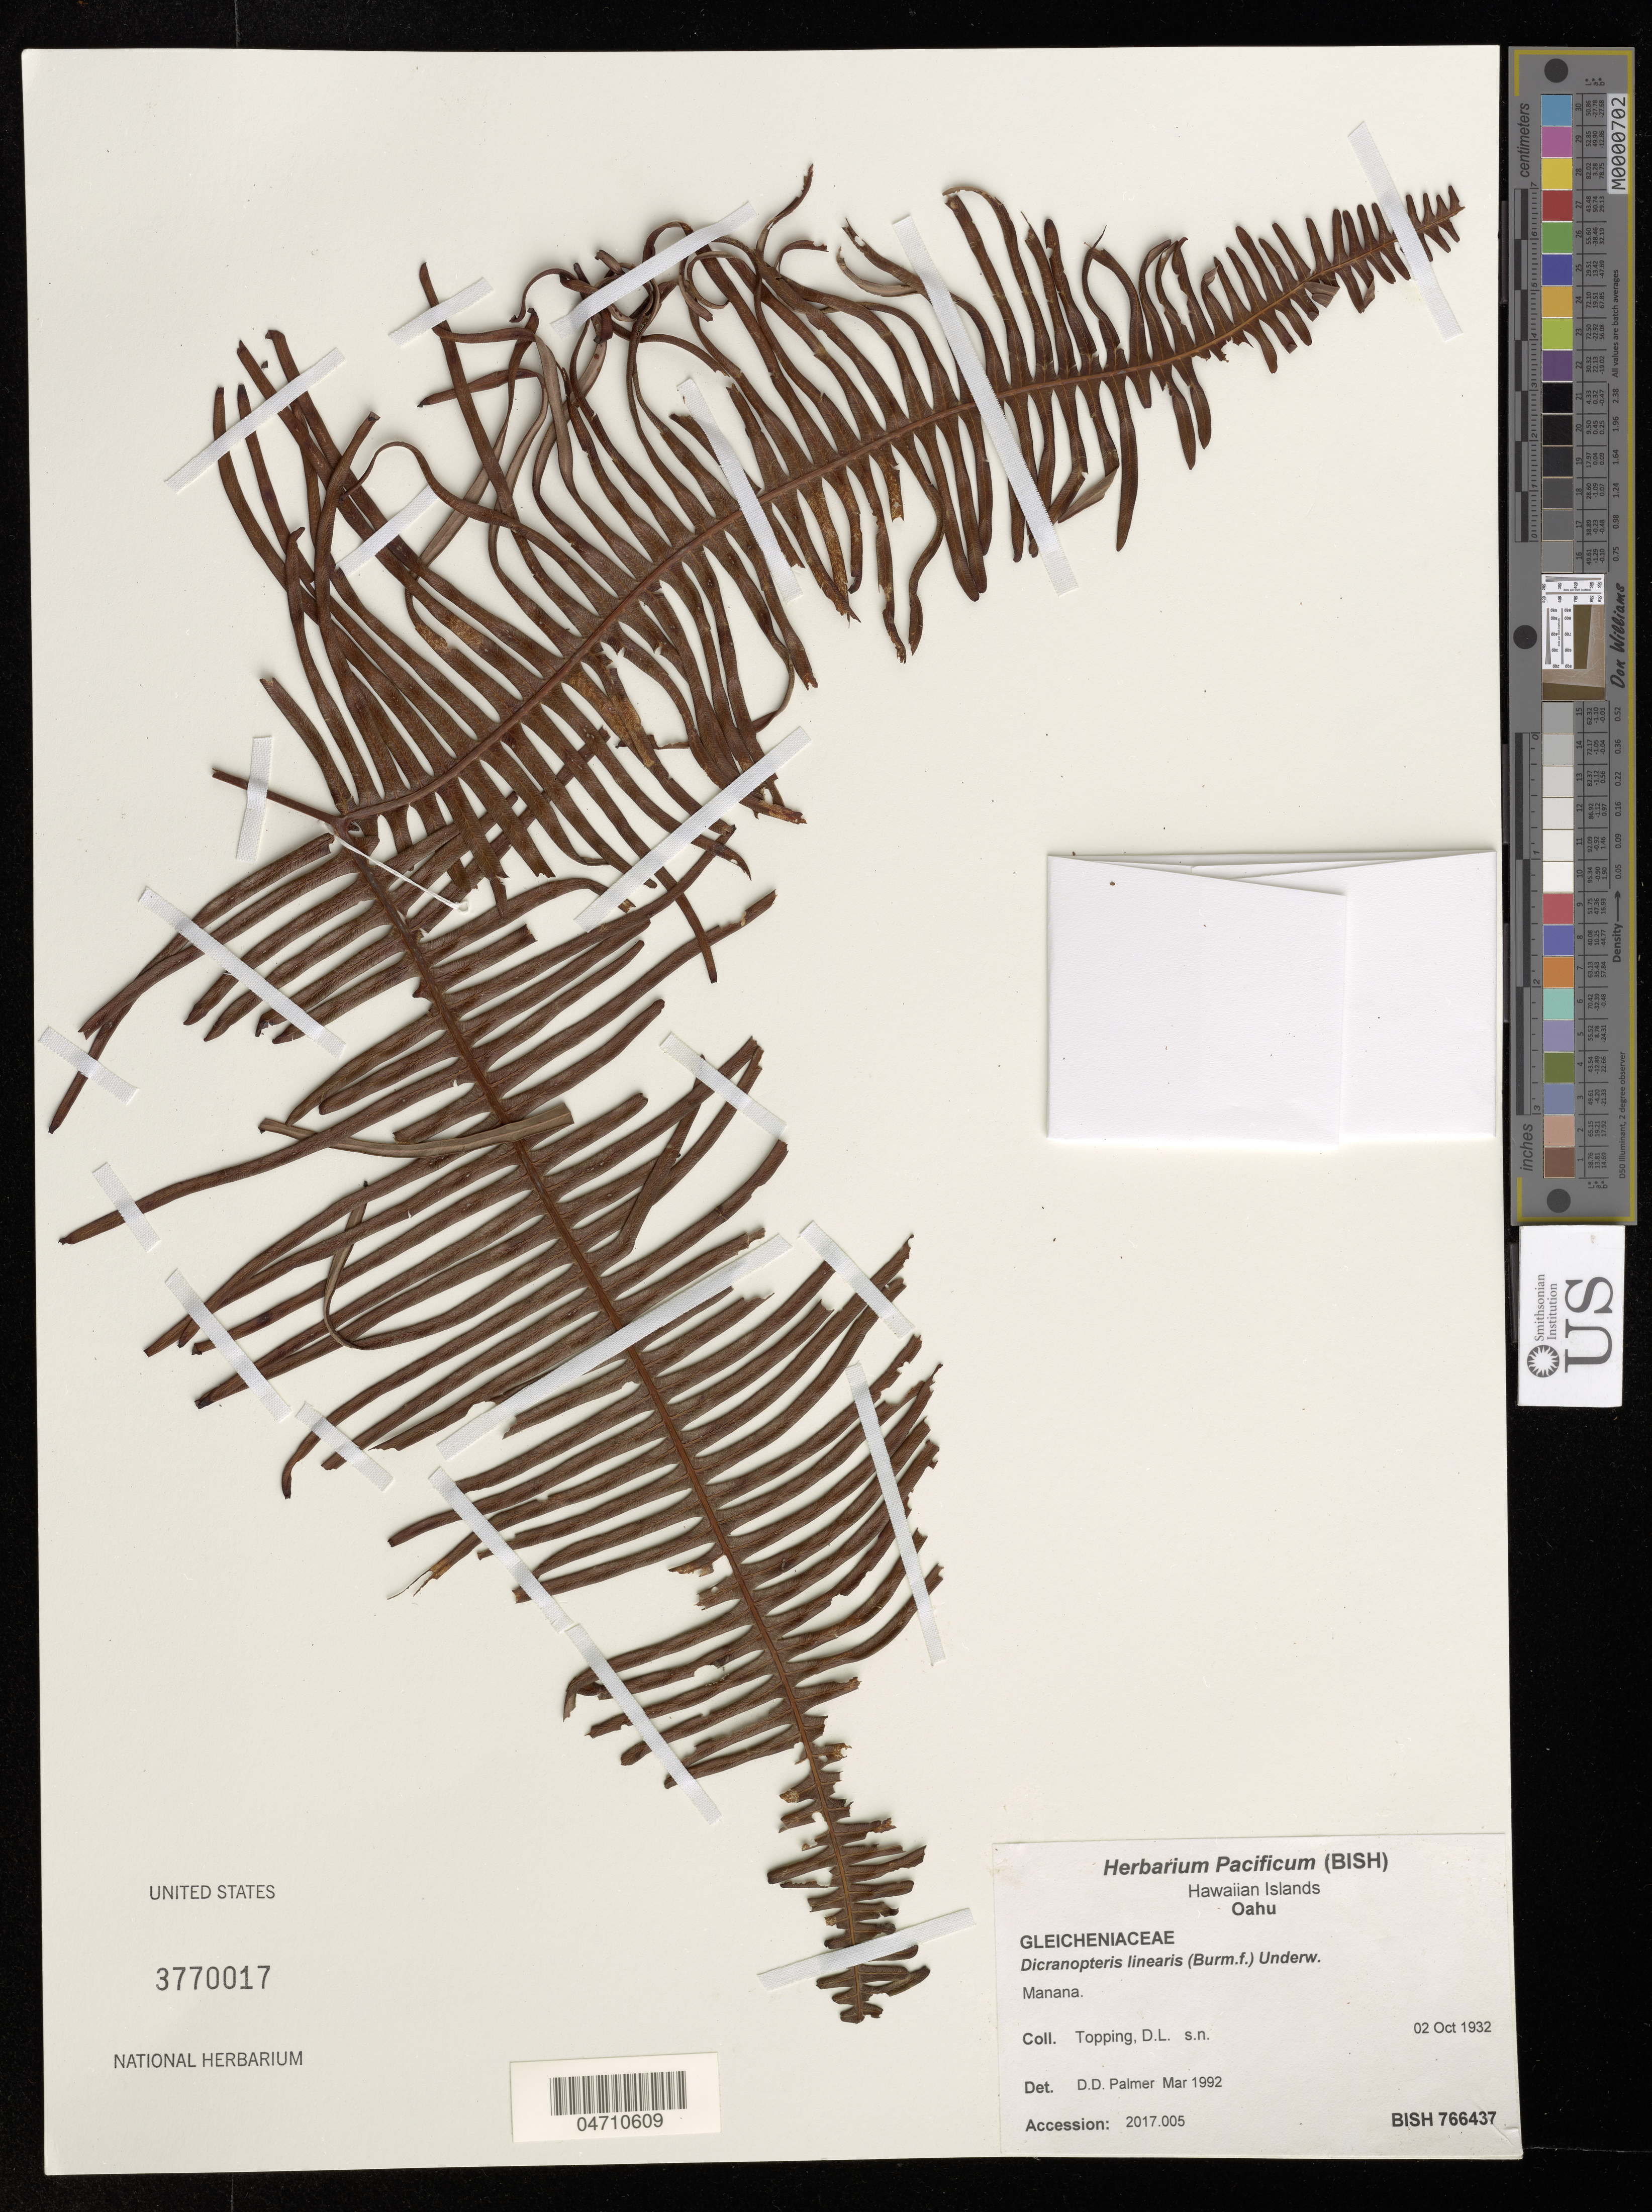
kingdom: Plantae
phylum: Tracheophyta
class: Polypodiopsida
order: Gleicheniales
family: Gleicheniaceae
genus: Dicranopteris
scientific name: Dicranopteris linearis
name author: (Burm. f.) Underw.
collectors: D. L. Topping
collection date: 1932-10-02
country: United States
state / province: Hawaii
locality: Hawaiian Islands. Oahu. Manana.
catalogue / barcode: US 3770017